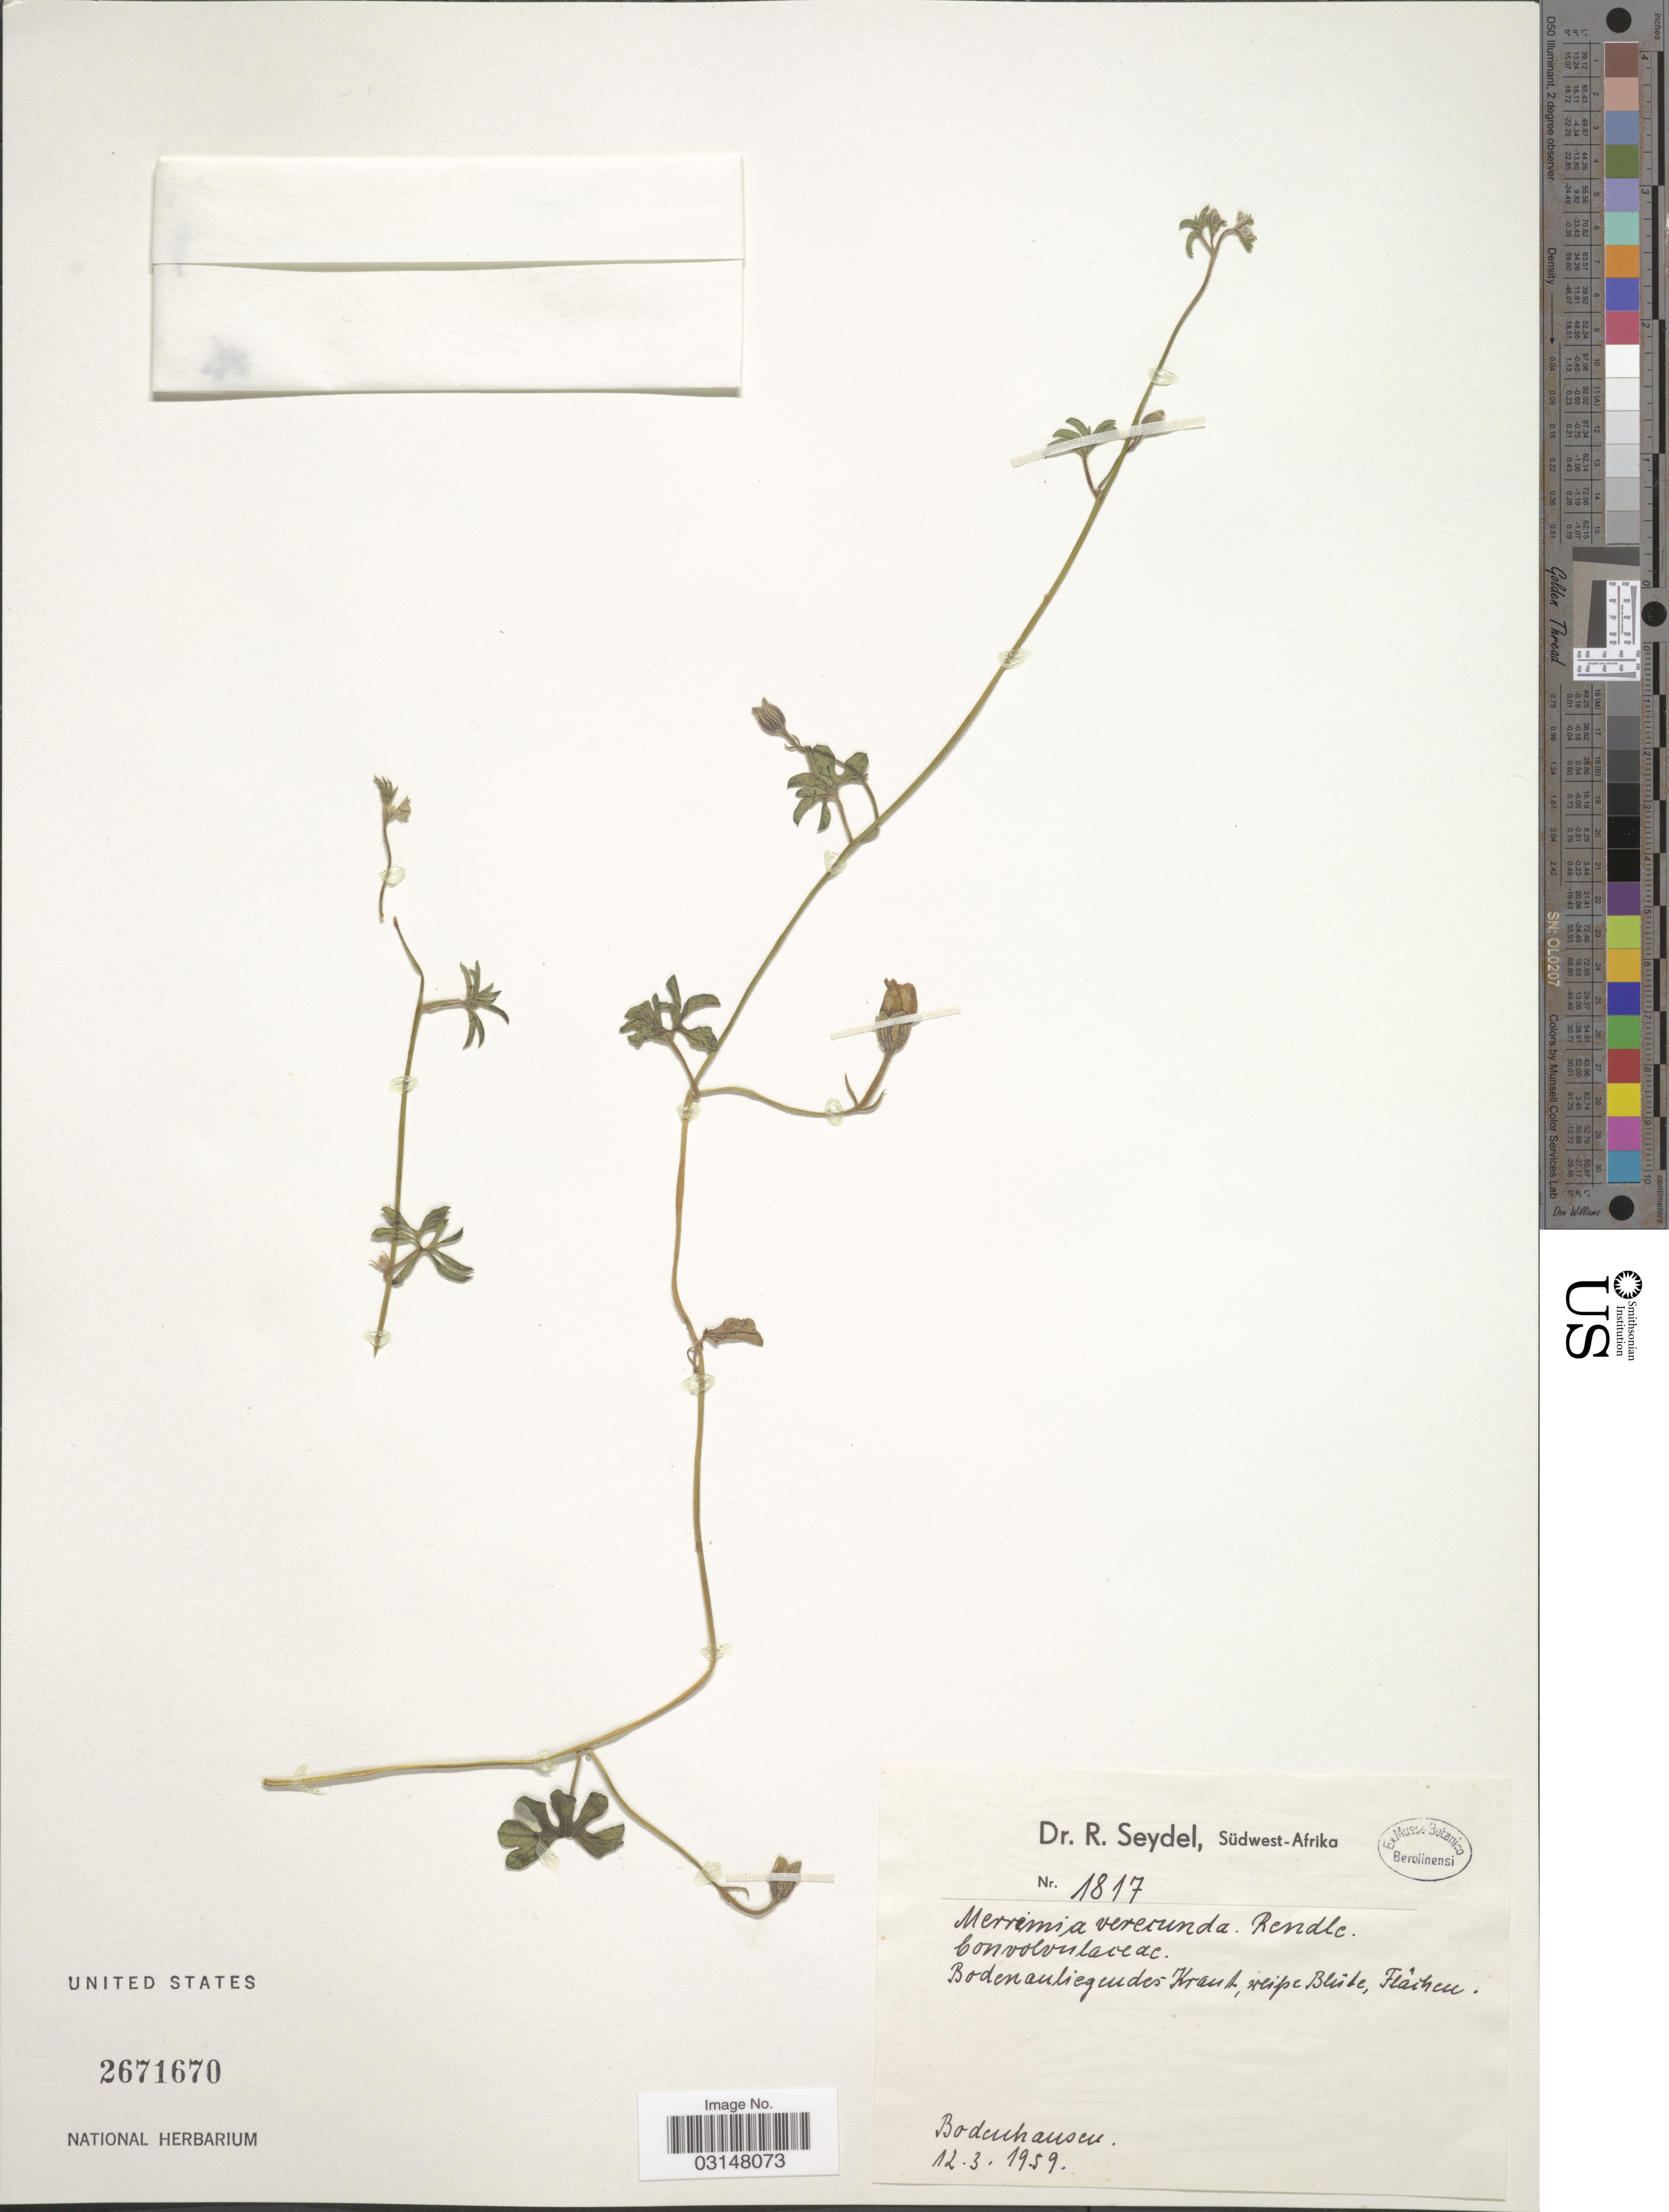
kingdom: Plantae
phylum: Tracheophyta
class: Magnoliopsida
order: Solanales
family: Convolvulaceae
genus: Merremia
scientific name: Merremia verecunda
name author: Rendle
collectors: R. Seydel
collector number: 1817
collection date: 1959-03-12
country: Namibia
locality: Südwest-Afrika. Bodenhausen.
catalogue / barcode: US 2671670